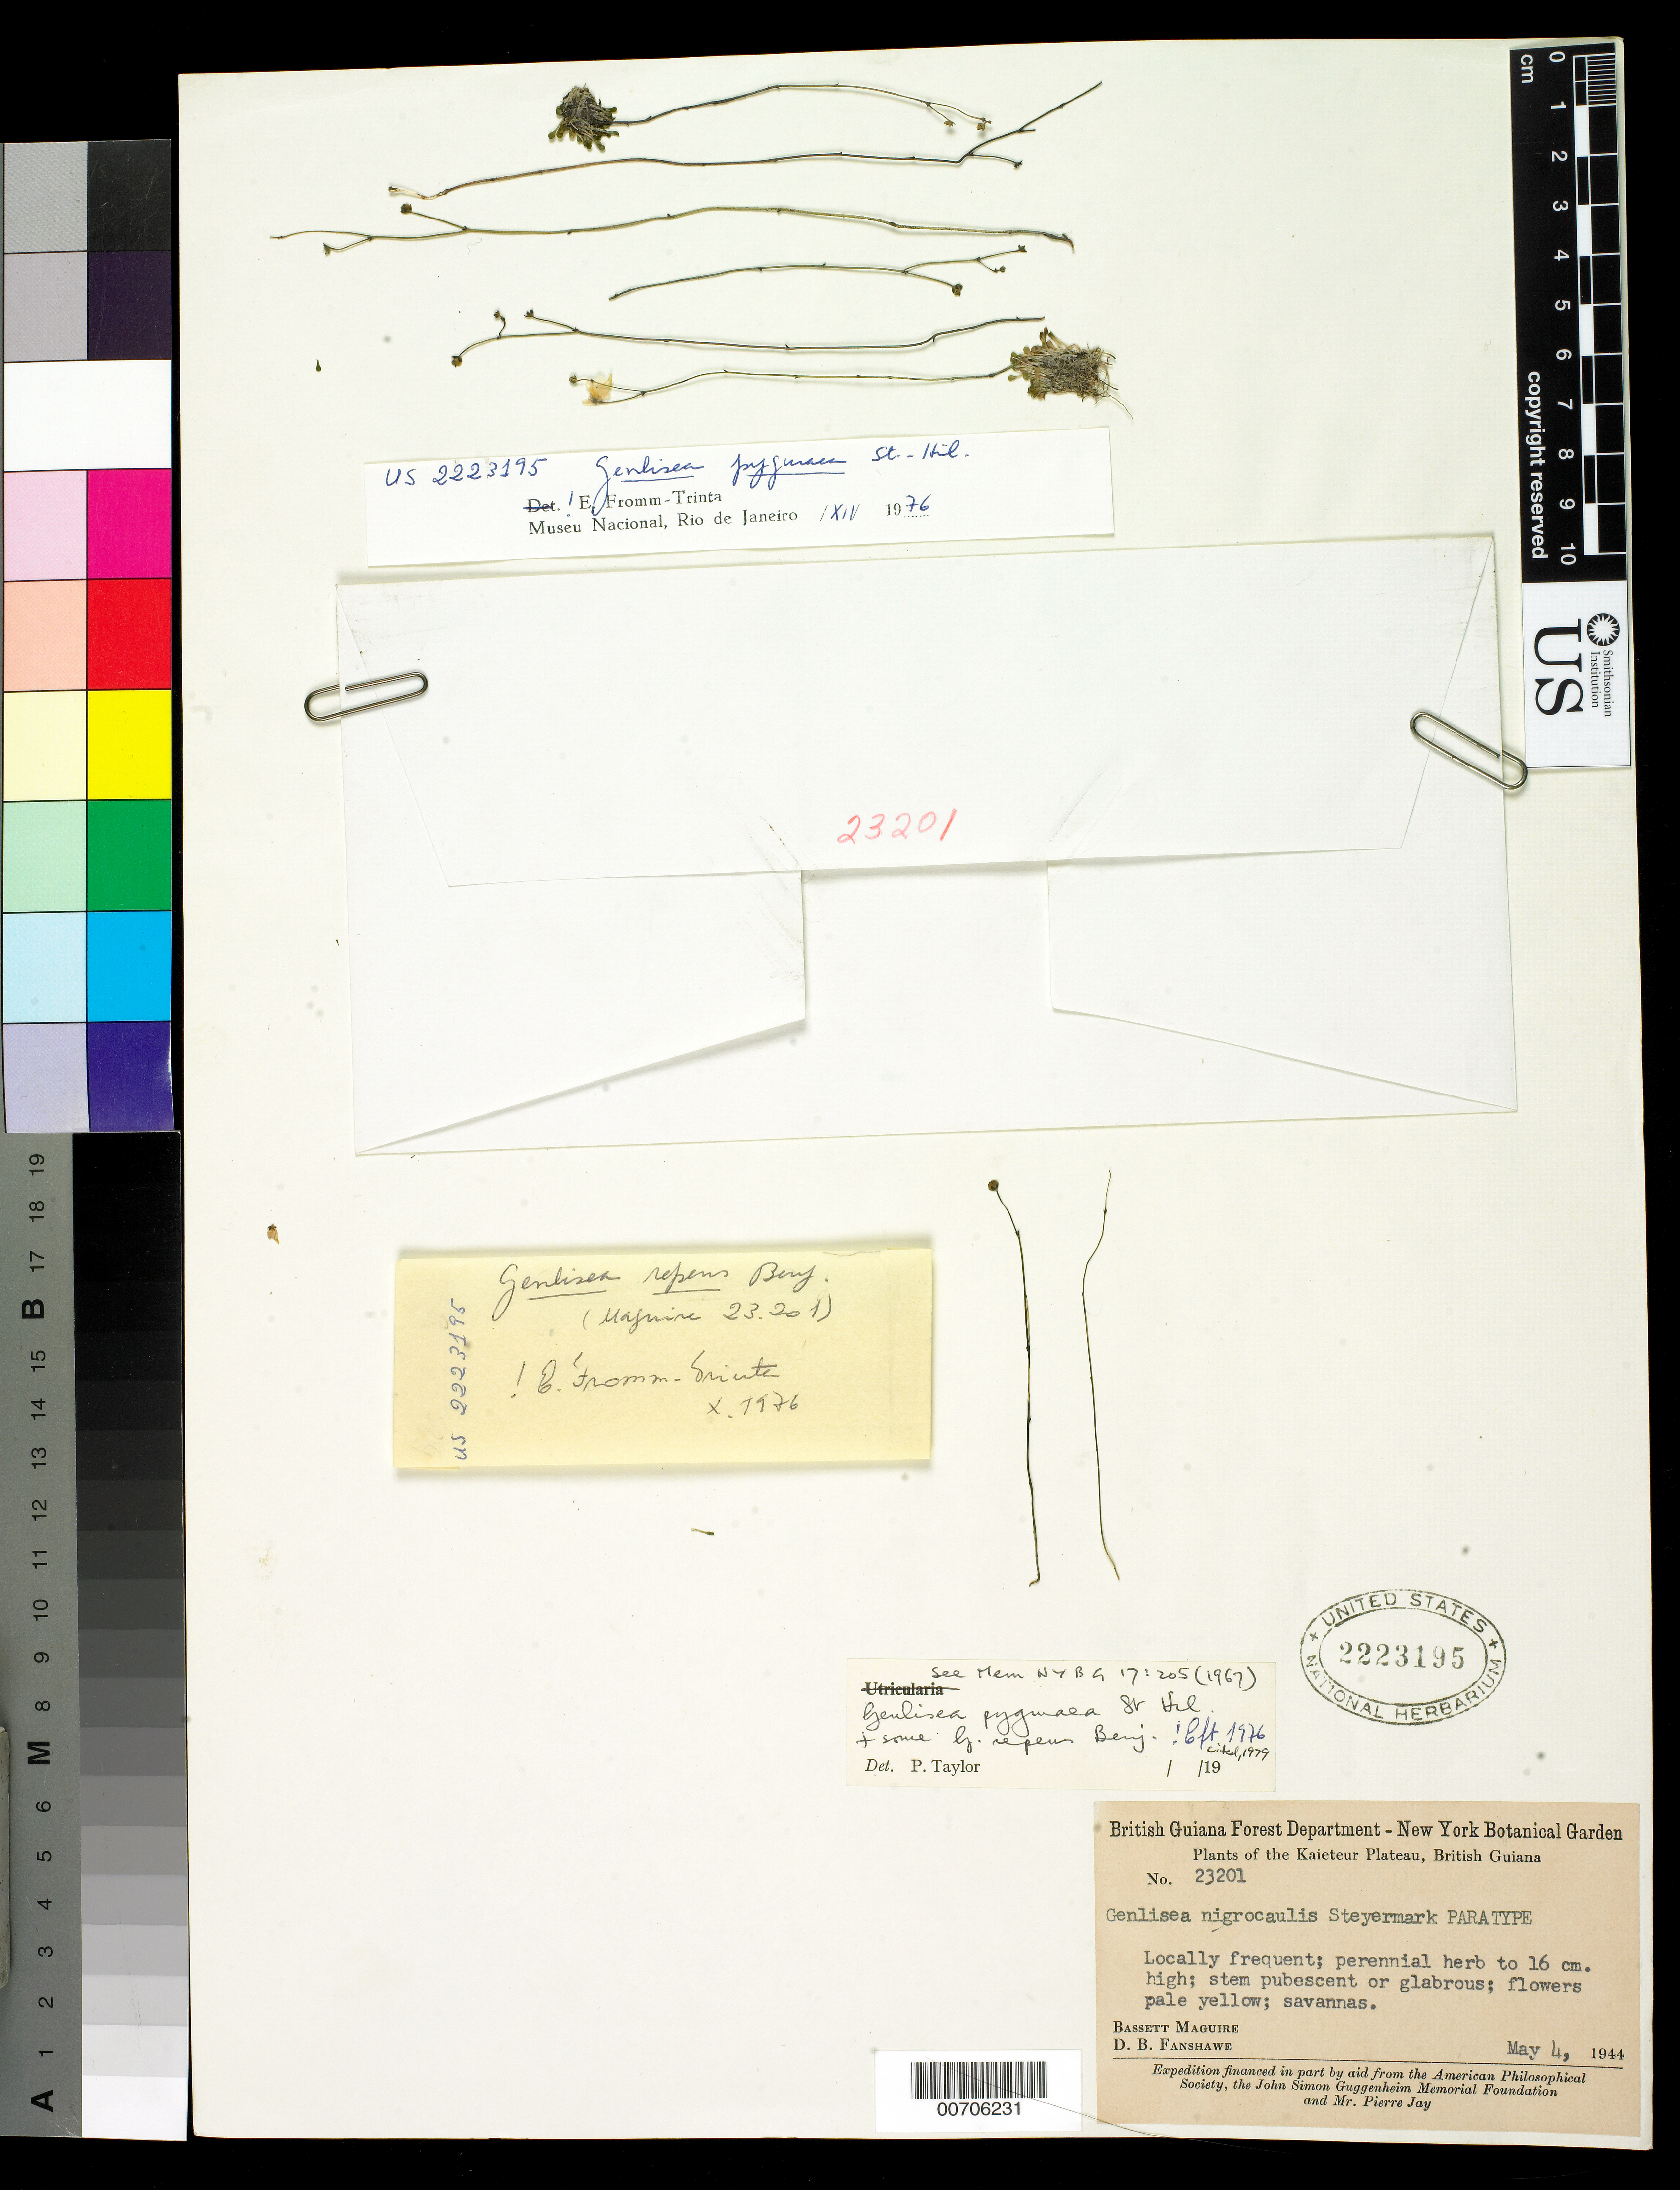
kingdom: Plantae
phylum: Tracheophyta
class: Magnoliopsida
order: Lamiales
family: Lentibulariaceae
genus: Genlisea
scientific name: Genlisea pygmaea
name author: A. St.-Hil.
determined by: Taylor, P.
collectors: B. Maguire & D. B. Fanshawe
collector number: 23201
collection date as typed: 4-May-44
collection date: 1944-05-04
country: Guyana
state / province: Potaro-Siparuni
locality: Kaieteur Plateau, Kaieteur Savannas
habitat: Savannas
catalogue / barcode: US 2223195